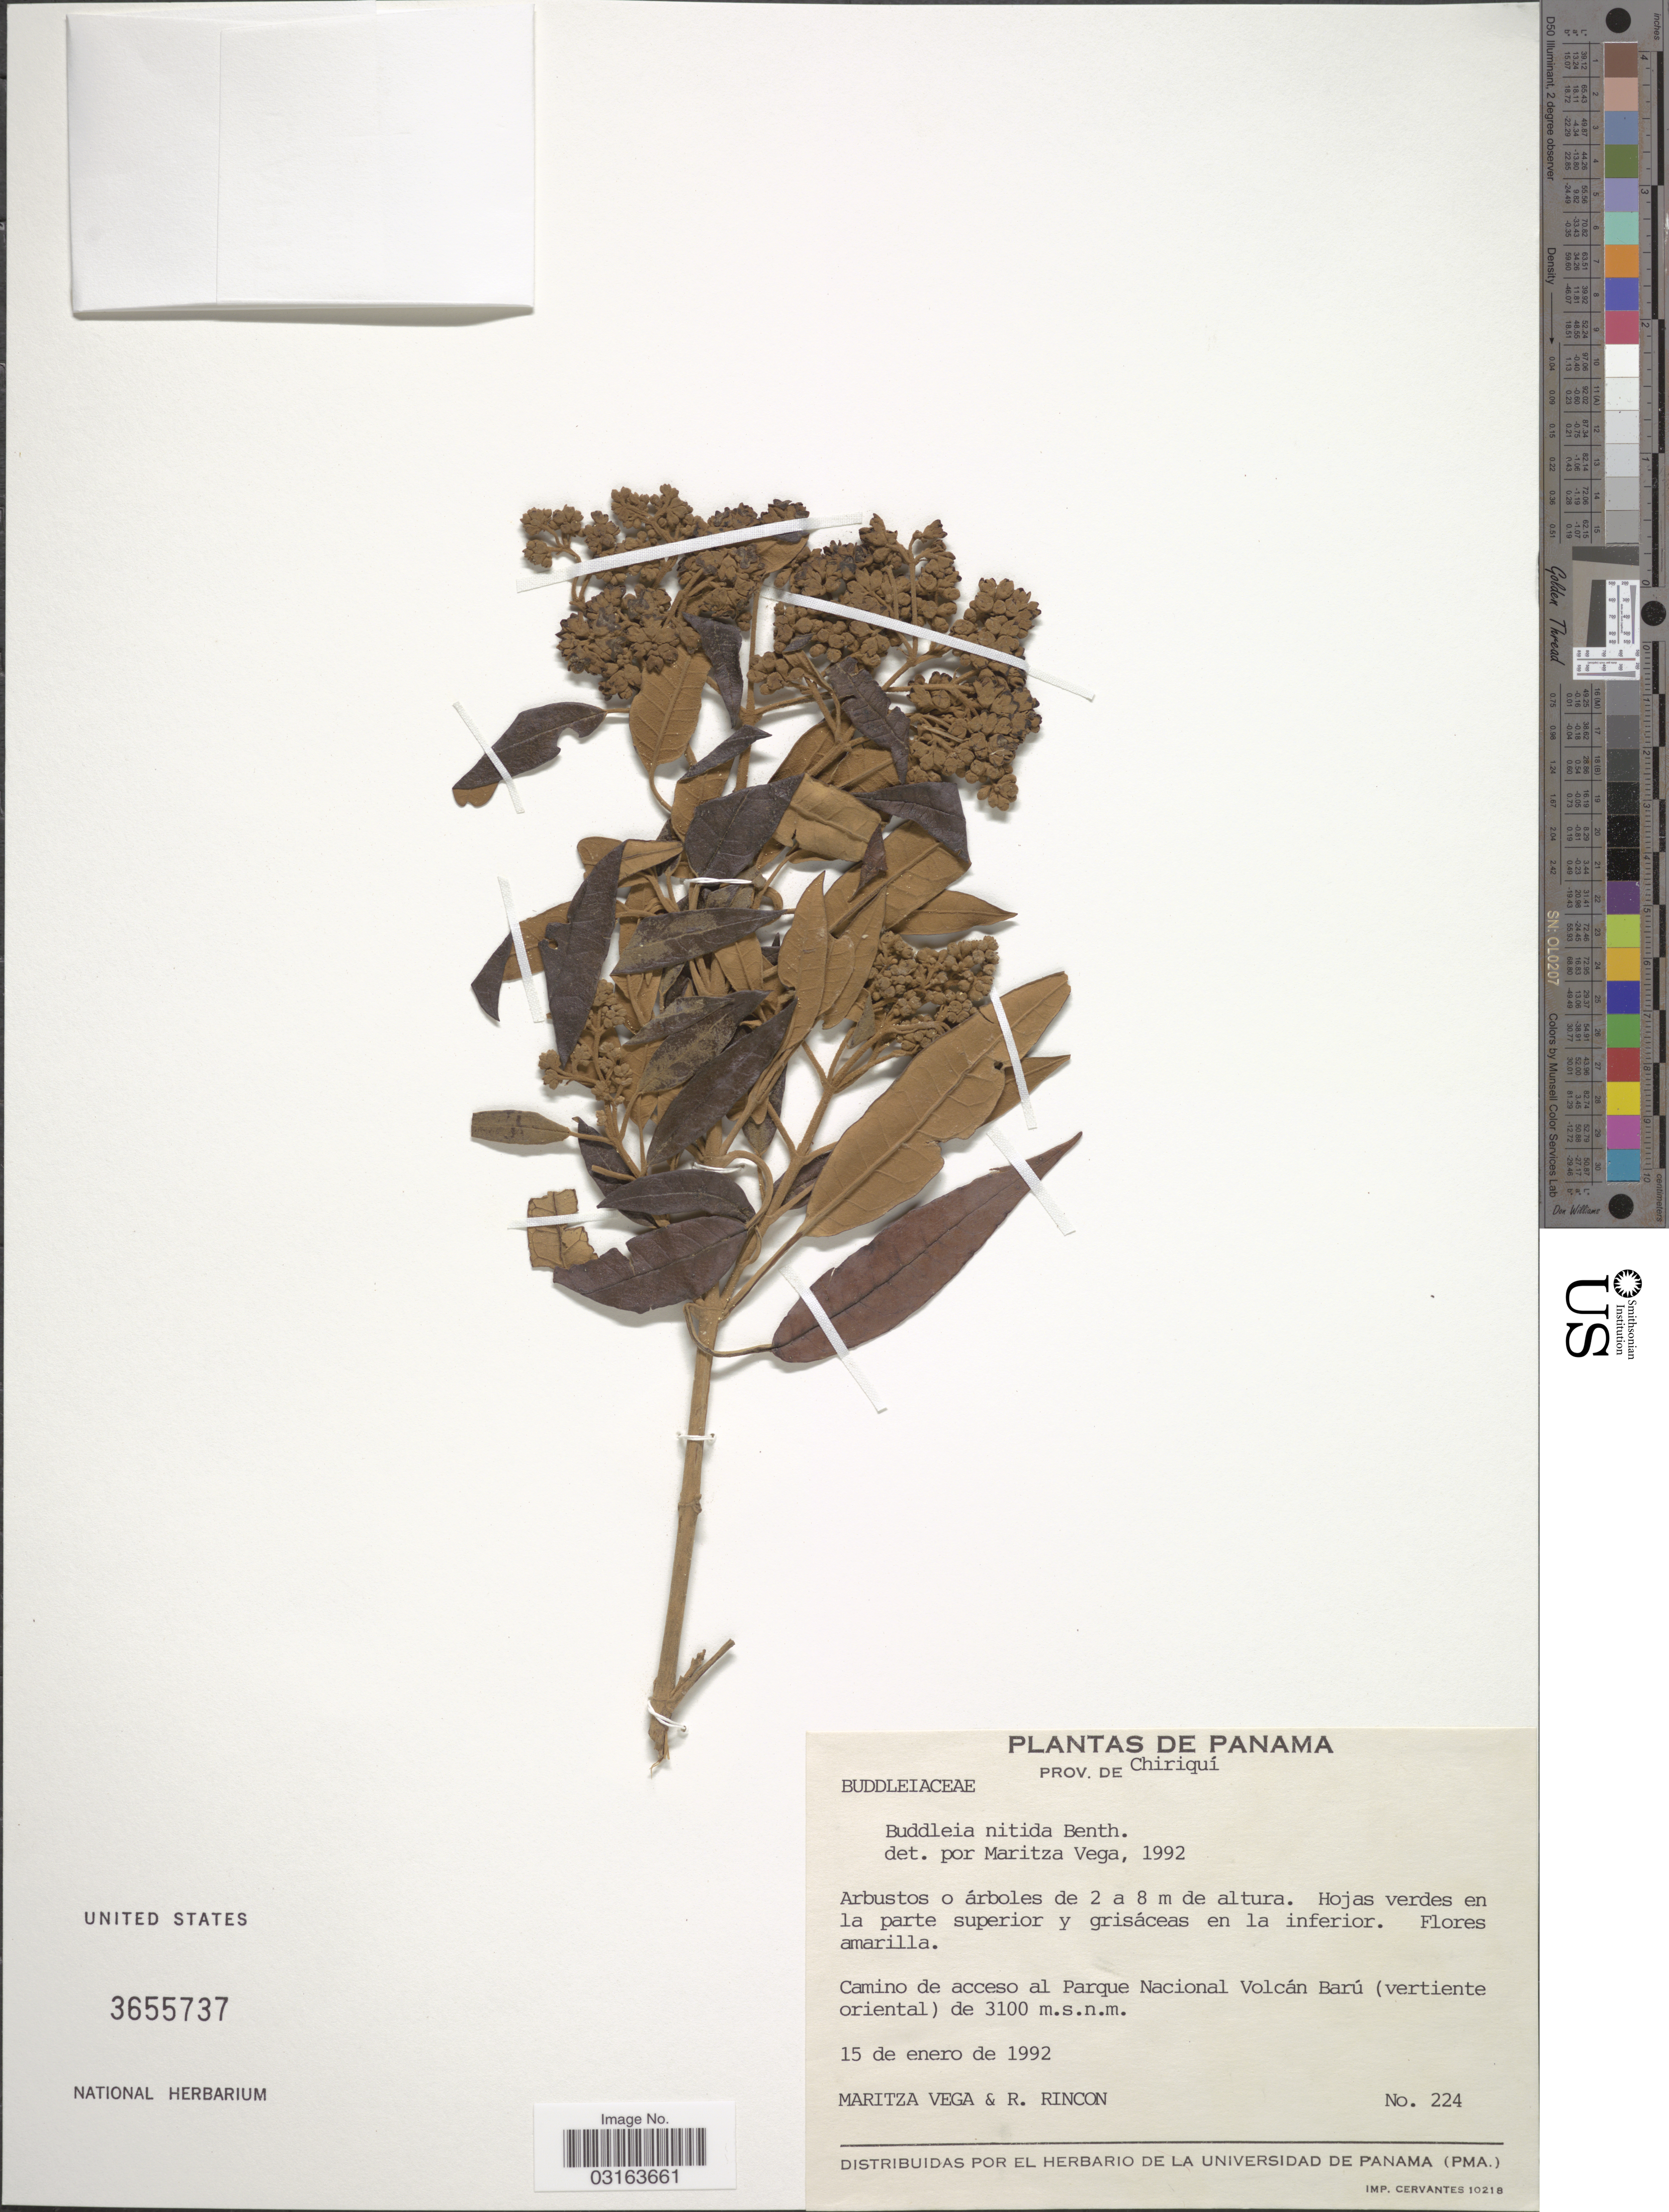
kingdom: Plantae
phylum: Tracheophyta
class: Magnoliopsida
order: Lamiales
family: Scrophulariaceae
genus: Buddleja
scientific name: Buddleja nitida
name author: Benth.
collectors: M. Vega & R. Rincon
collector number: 224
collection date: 1992-01-15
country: Panama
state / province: Chiriqui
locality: Camino de acceso al Parque Nacional Volcán Barú (vertiente oriental).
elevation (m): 3100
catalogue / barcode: US 3655737